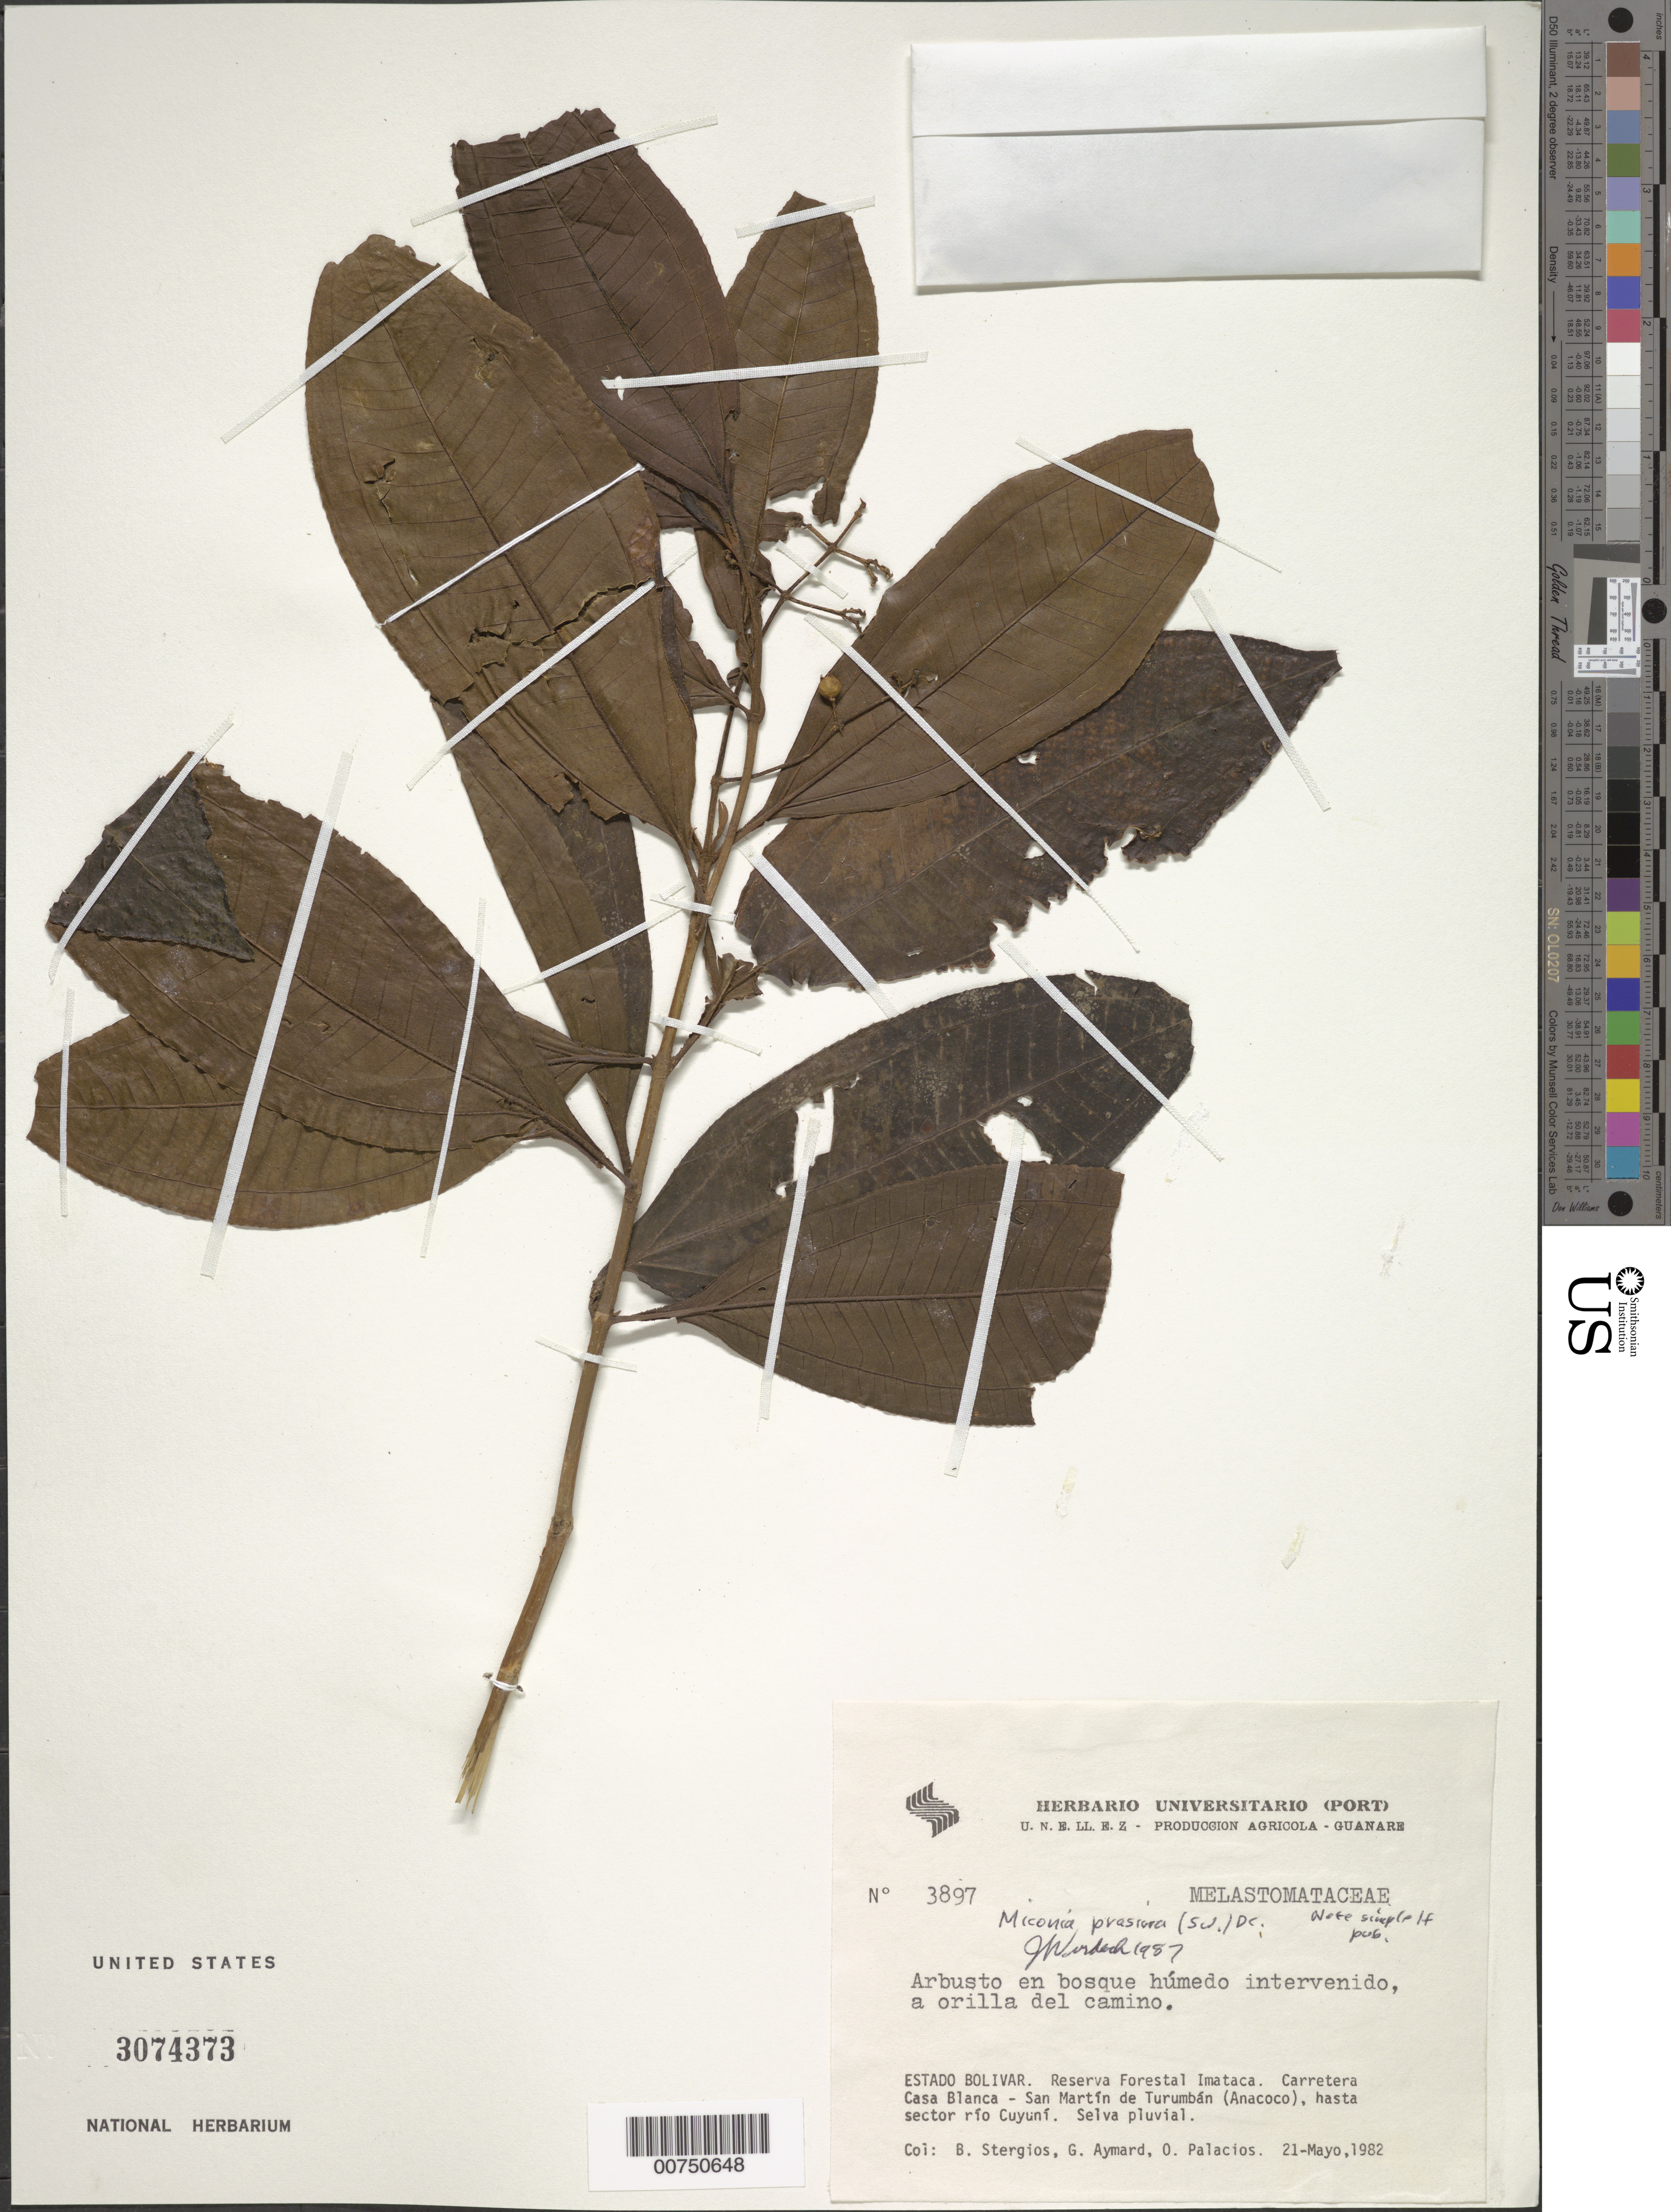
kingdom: Plantae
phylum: Tracheophyta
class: Magnoliopsida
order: Myrtales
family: Melastomataceae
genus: Miconia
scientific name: Miconia prasina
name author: (Sw.) DC.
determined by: Wurdack, John J., (US), US (UNITED STATES)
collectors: B. G. Stergios, G. A. Aymard & O. Palacios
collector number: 3897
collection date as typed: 21-May-82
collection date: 1982-05-21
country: Venezuela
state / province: Bolívar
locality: Reserva Forestal Imataca, Carretera Casa Blanca - San Martin de Turumban (Anacoco), hasta Río Cuyuni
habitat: Selva pluvial; en bosque humedo intervenido, a orilla del camino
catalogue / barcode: US 3074373